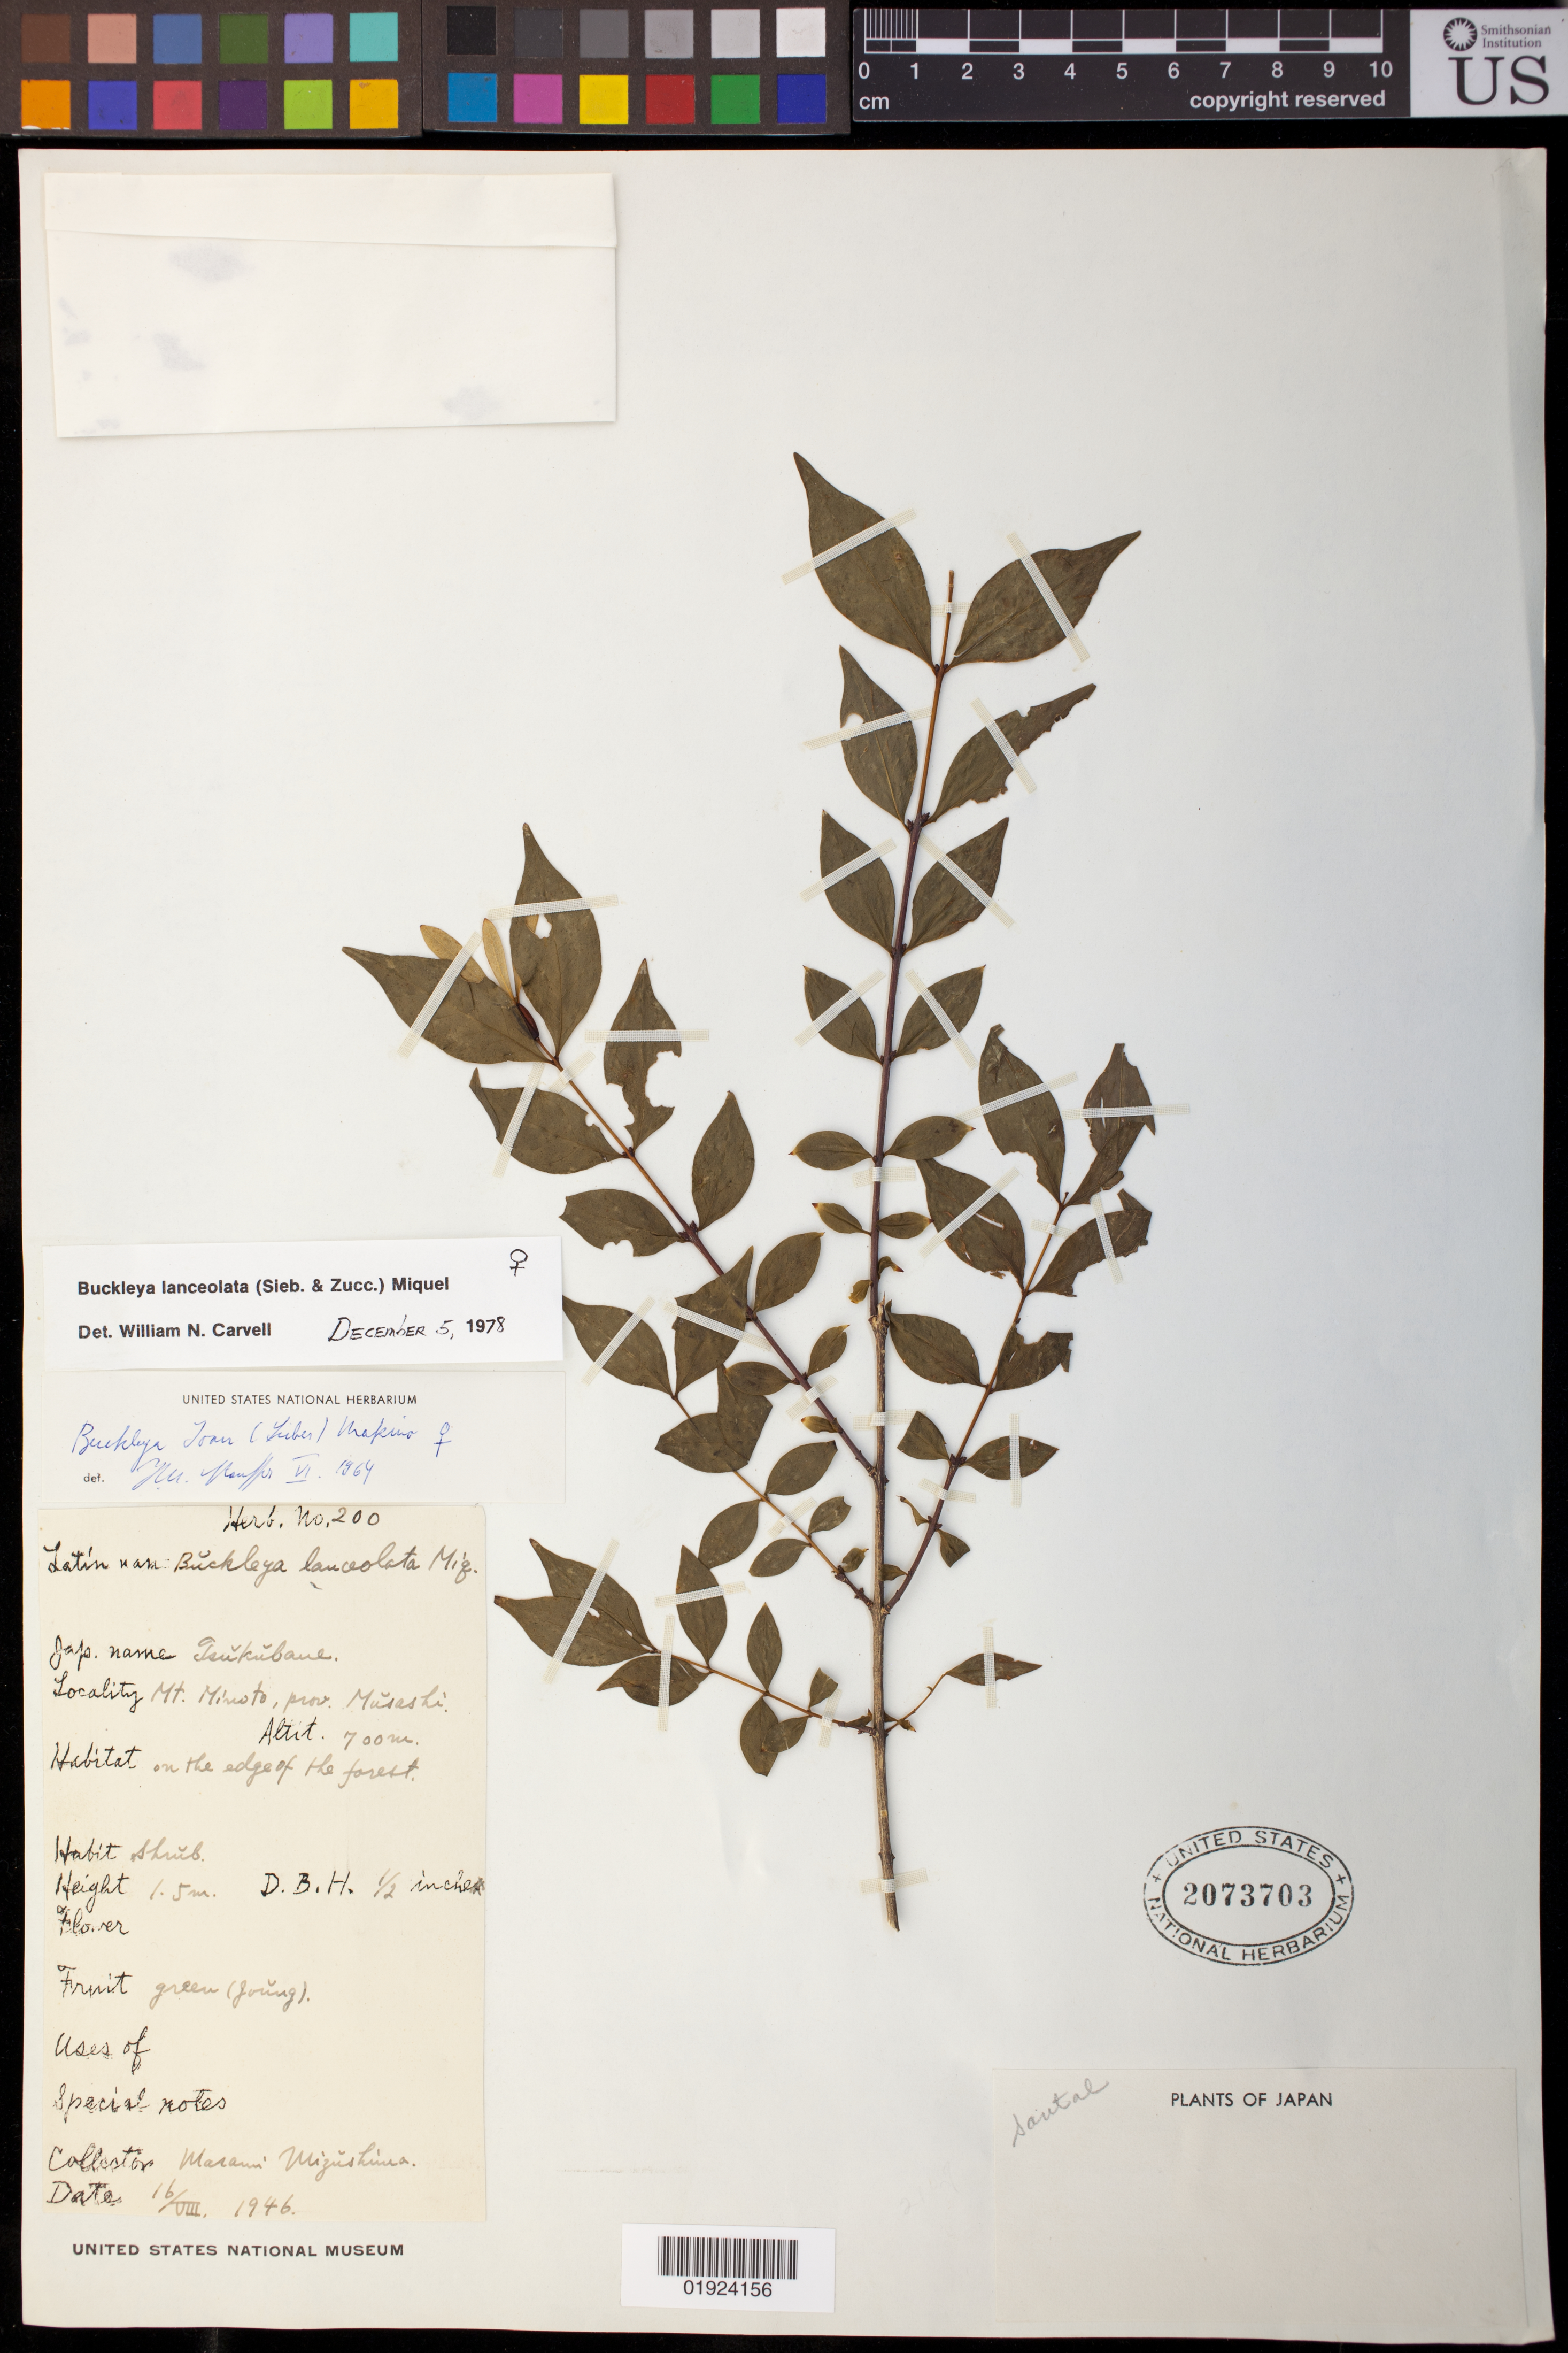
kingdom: Plantae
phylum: Tracheophyta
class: Magnoliopsida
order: Santalales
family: Thesiaceae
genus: Buckleya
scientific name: Buckleya lanceolata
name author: (Siebold & Zucc.) Miq.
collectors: M. Mizushima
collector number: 200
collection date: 1946-08-16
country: Japan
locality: Mt. Minoto, Musashi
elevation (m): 700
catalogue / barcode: US 2073703